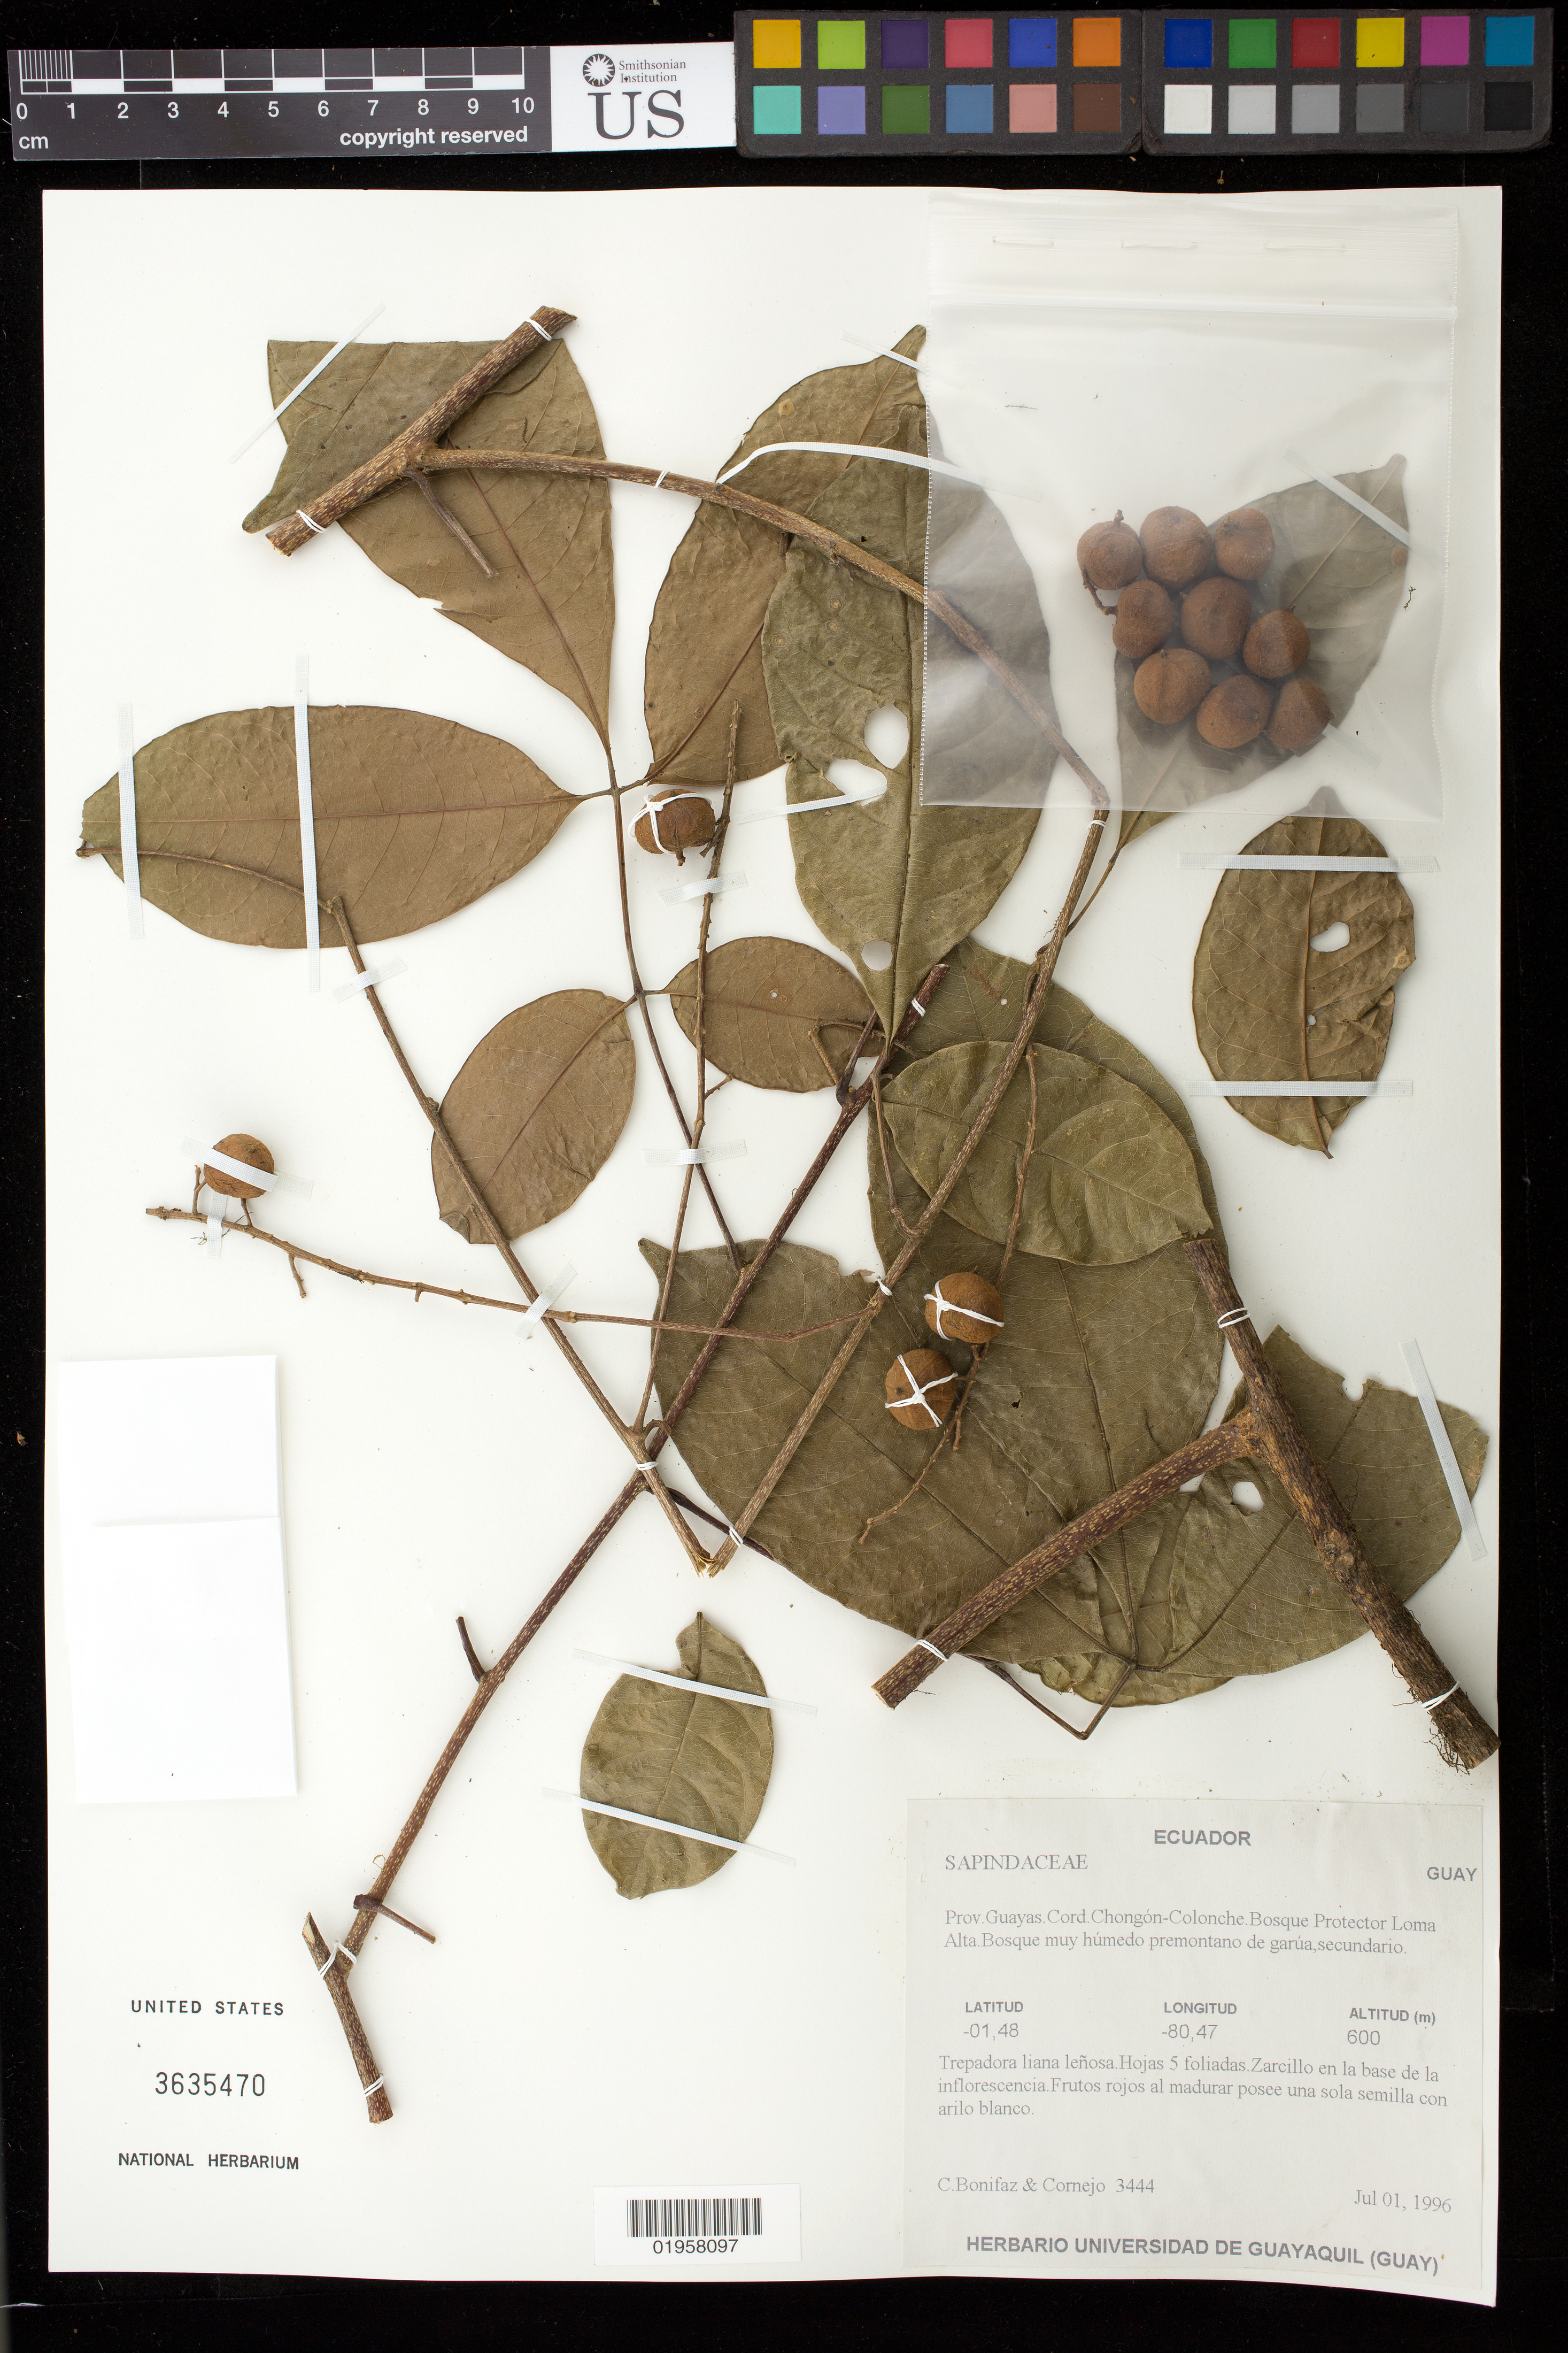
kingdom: Plantae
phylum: Tracheophyta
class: Magnoliopsida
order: Sapindales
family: Sapindaceae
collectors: C. Bonifaz & X. F. Cornejo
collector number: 3444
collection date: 1996-07-01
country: Ecuador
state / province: Guayas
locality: Cord. Chongón-Colonche, Bosque Protector Loma Alta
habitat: Bosque muy húmedo premontano de garúa, secundario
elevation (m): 600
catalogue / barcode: US 3635470